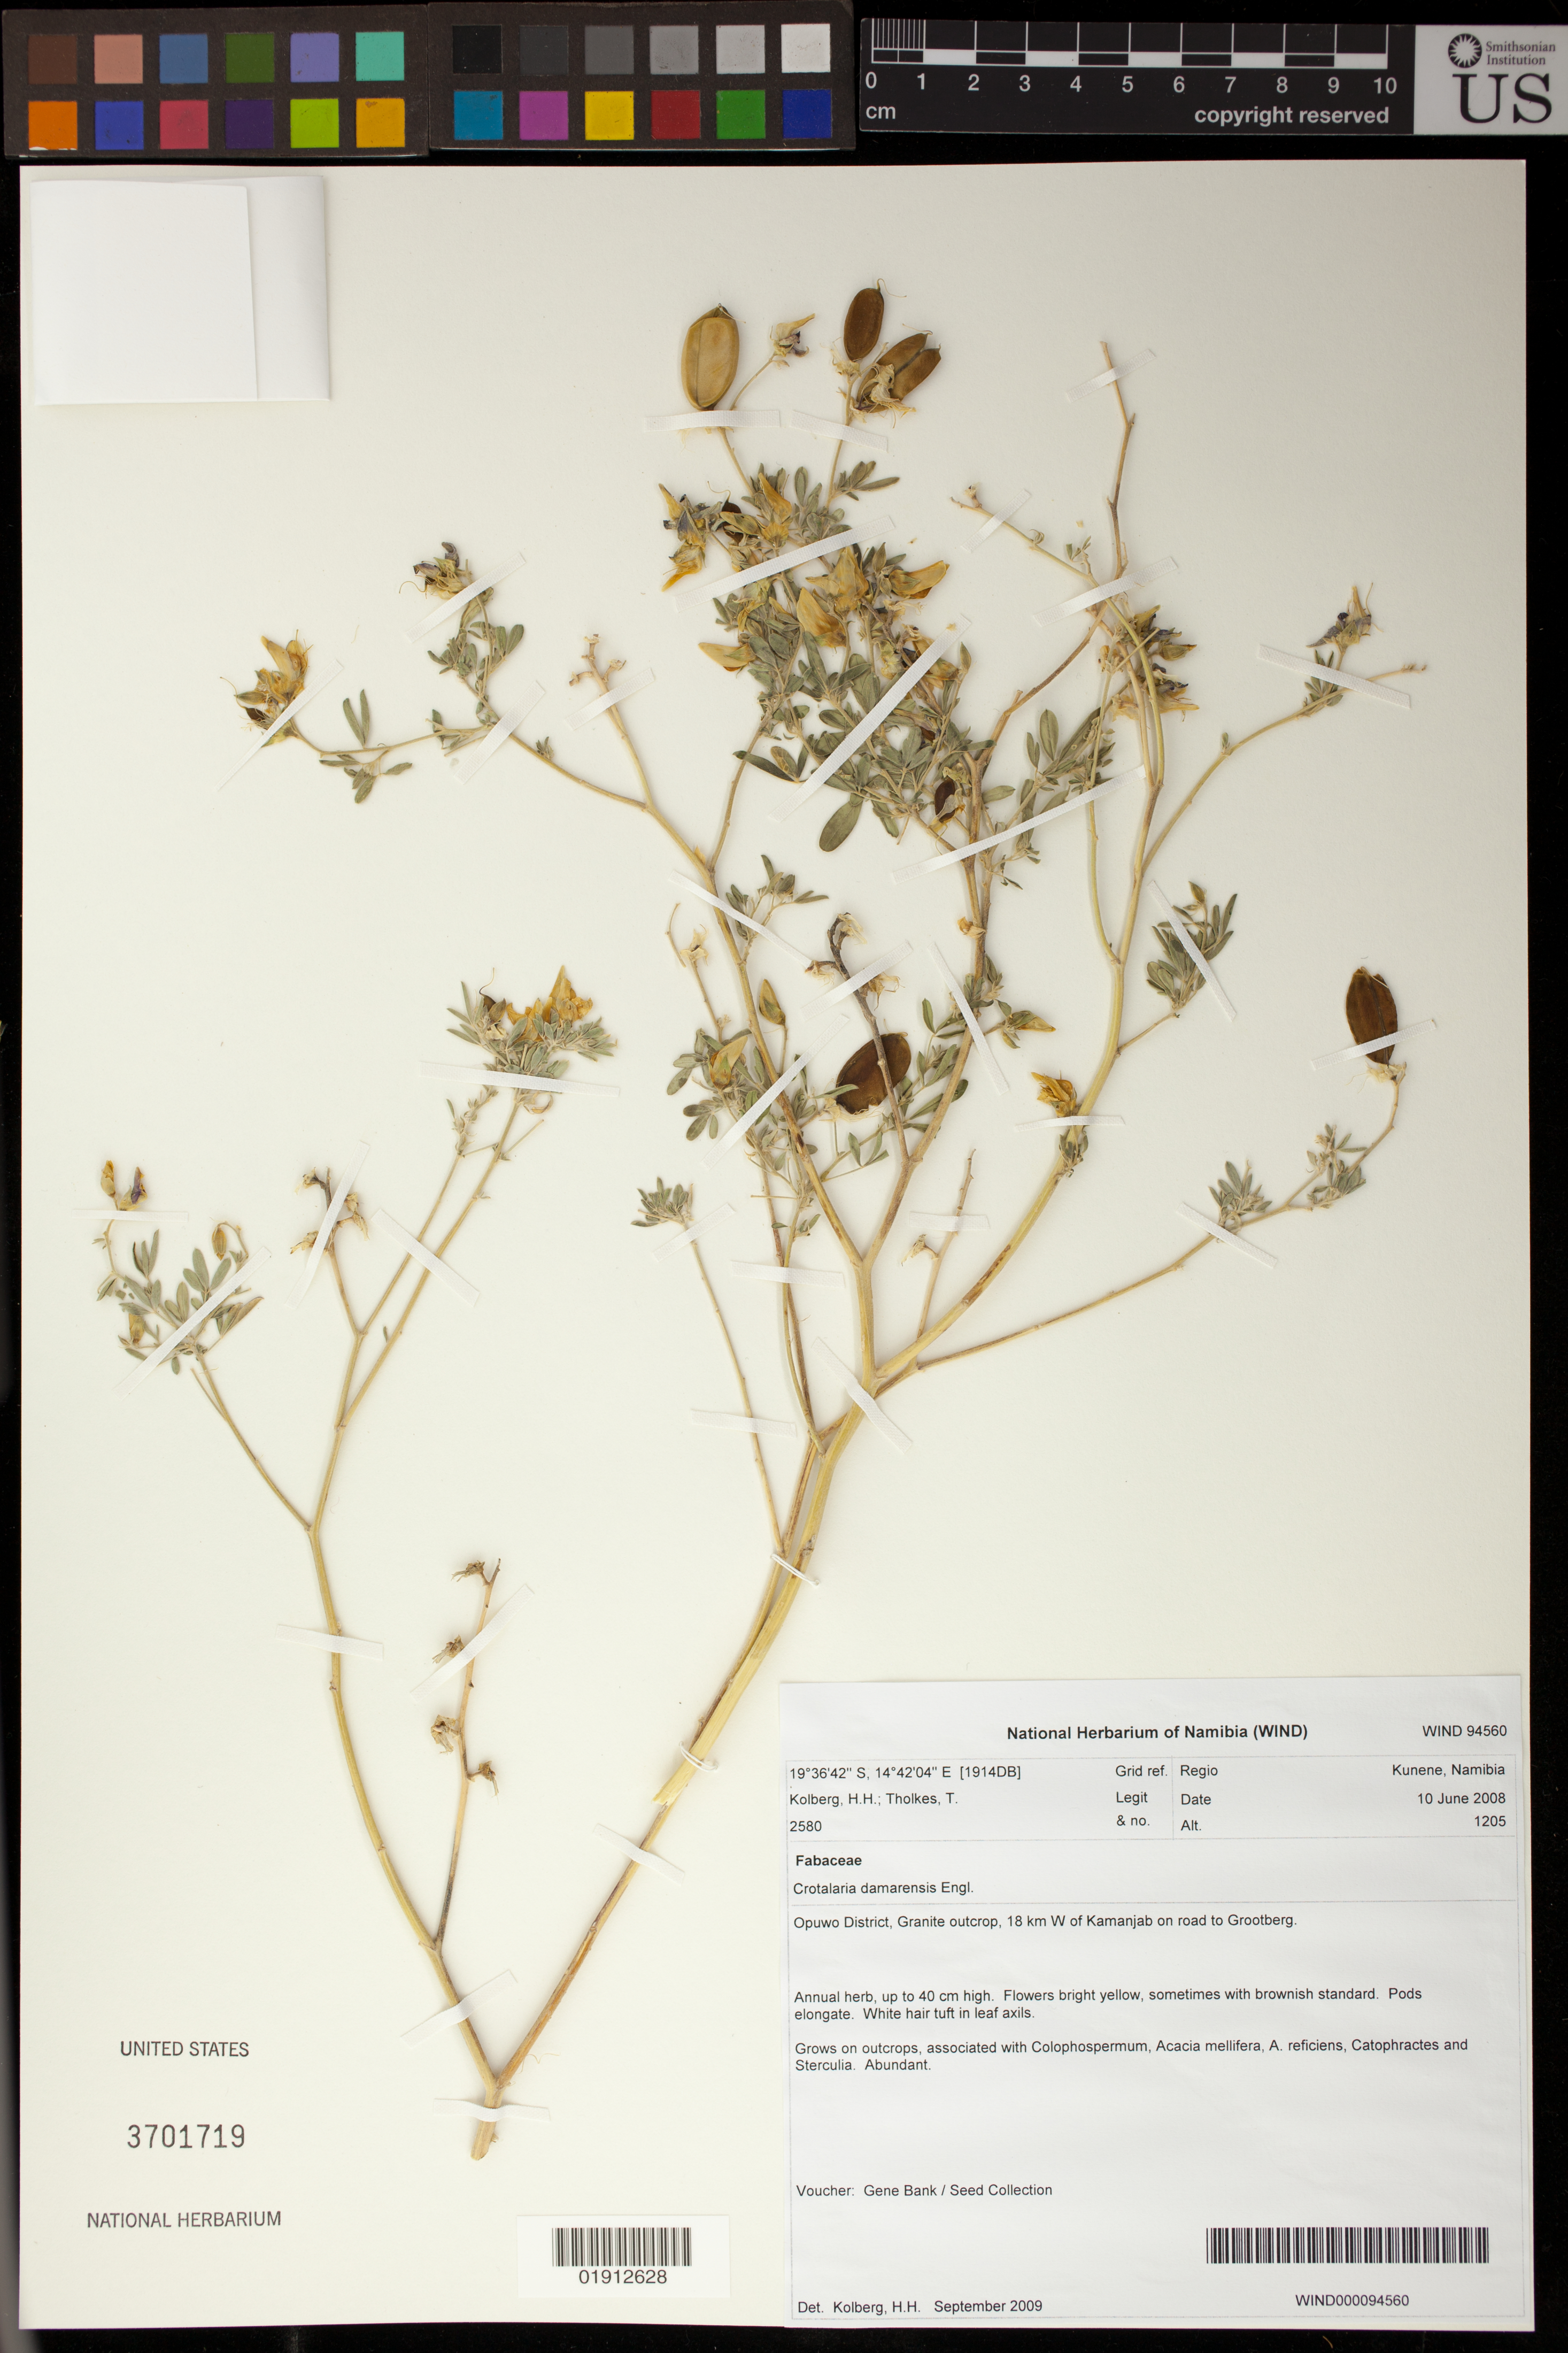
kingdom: Plantae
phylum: Tracheophyta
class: Magnoliopsida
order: Fabales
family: Fabaceae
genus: Crotalaria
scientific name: Crotalaria damarensis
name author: Engl.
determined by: Kolberg, H. H.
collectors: H. H. Kolberg & T. Tholkes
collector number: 2580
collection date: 2008-06-10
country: Namibia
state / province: Kunene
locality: Opuwo District, Granite outcrop, 18 km W of Kamanjab on road to Grootberg.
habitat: Granite outcrops.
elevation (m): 1205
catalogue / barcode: US 3701719